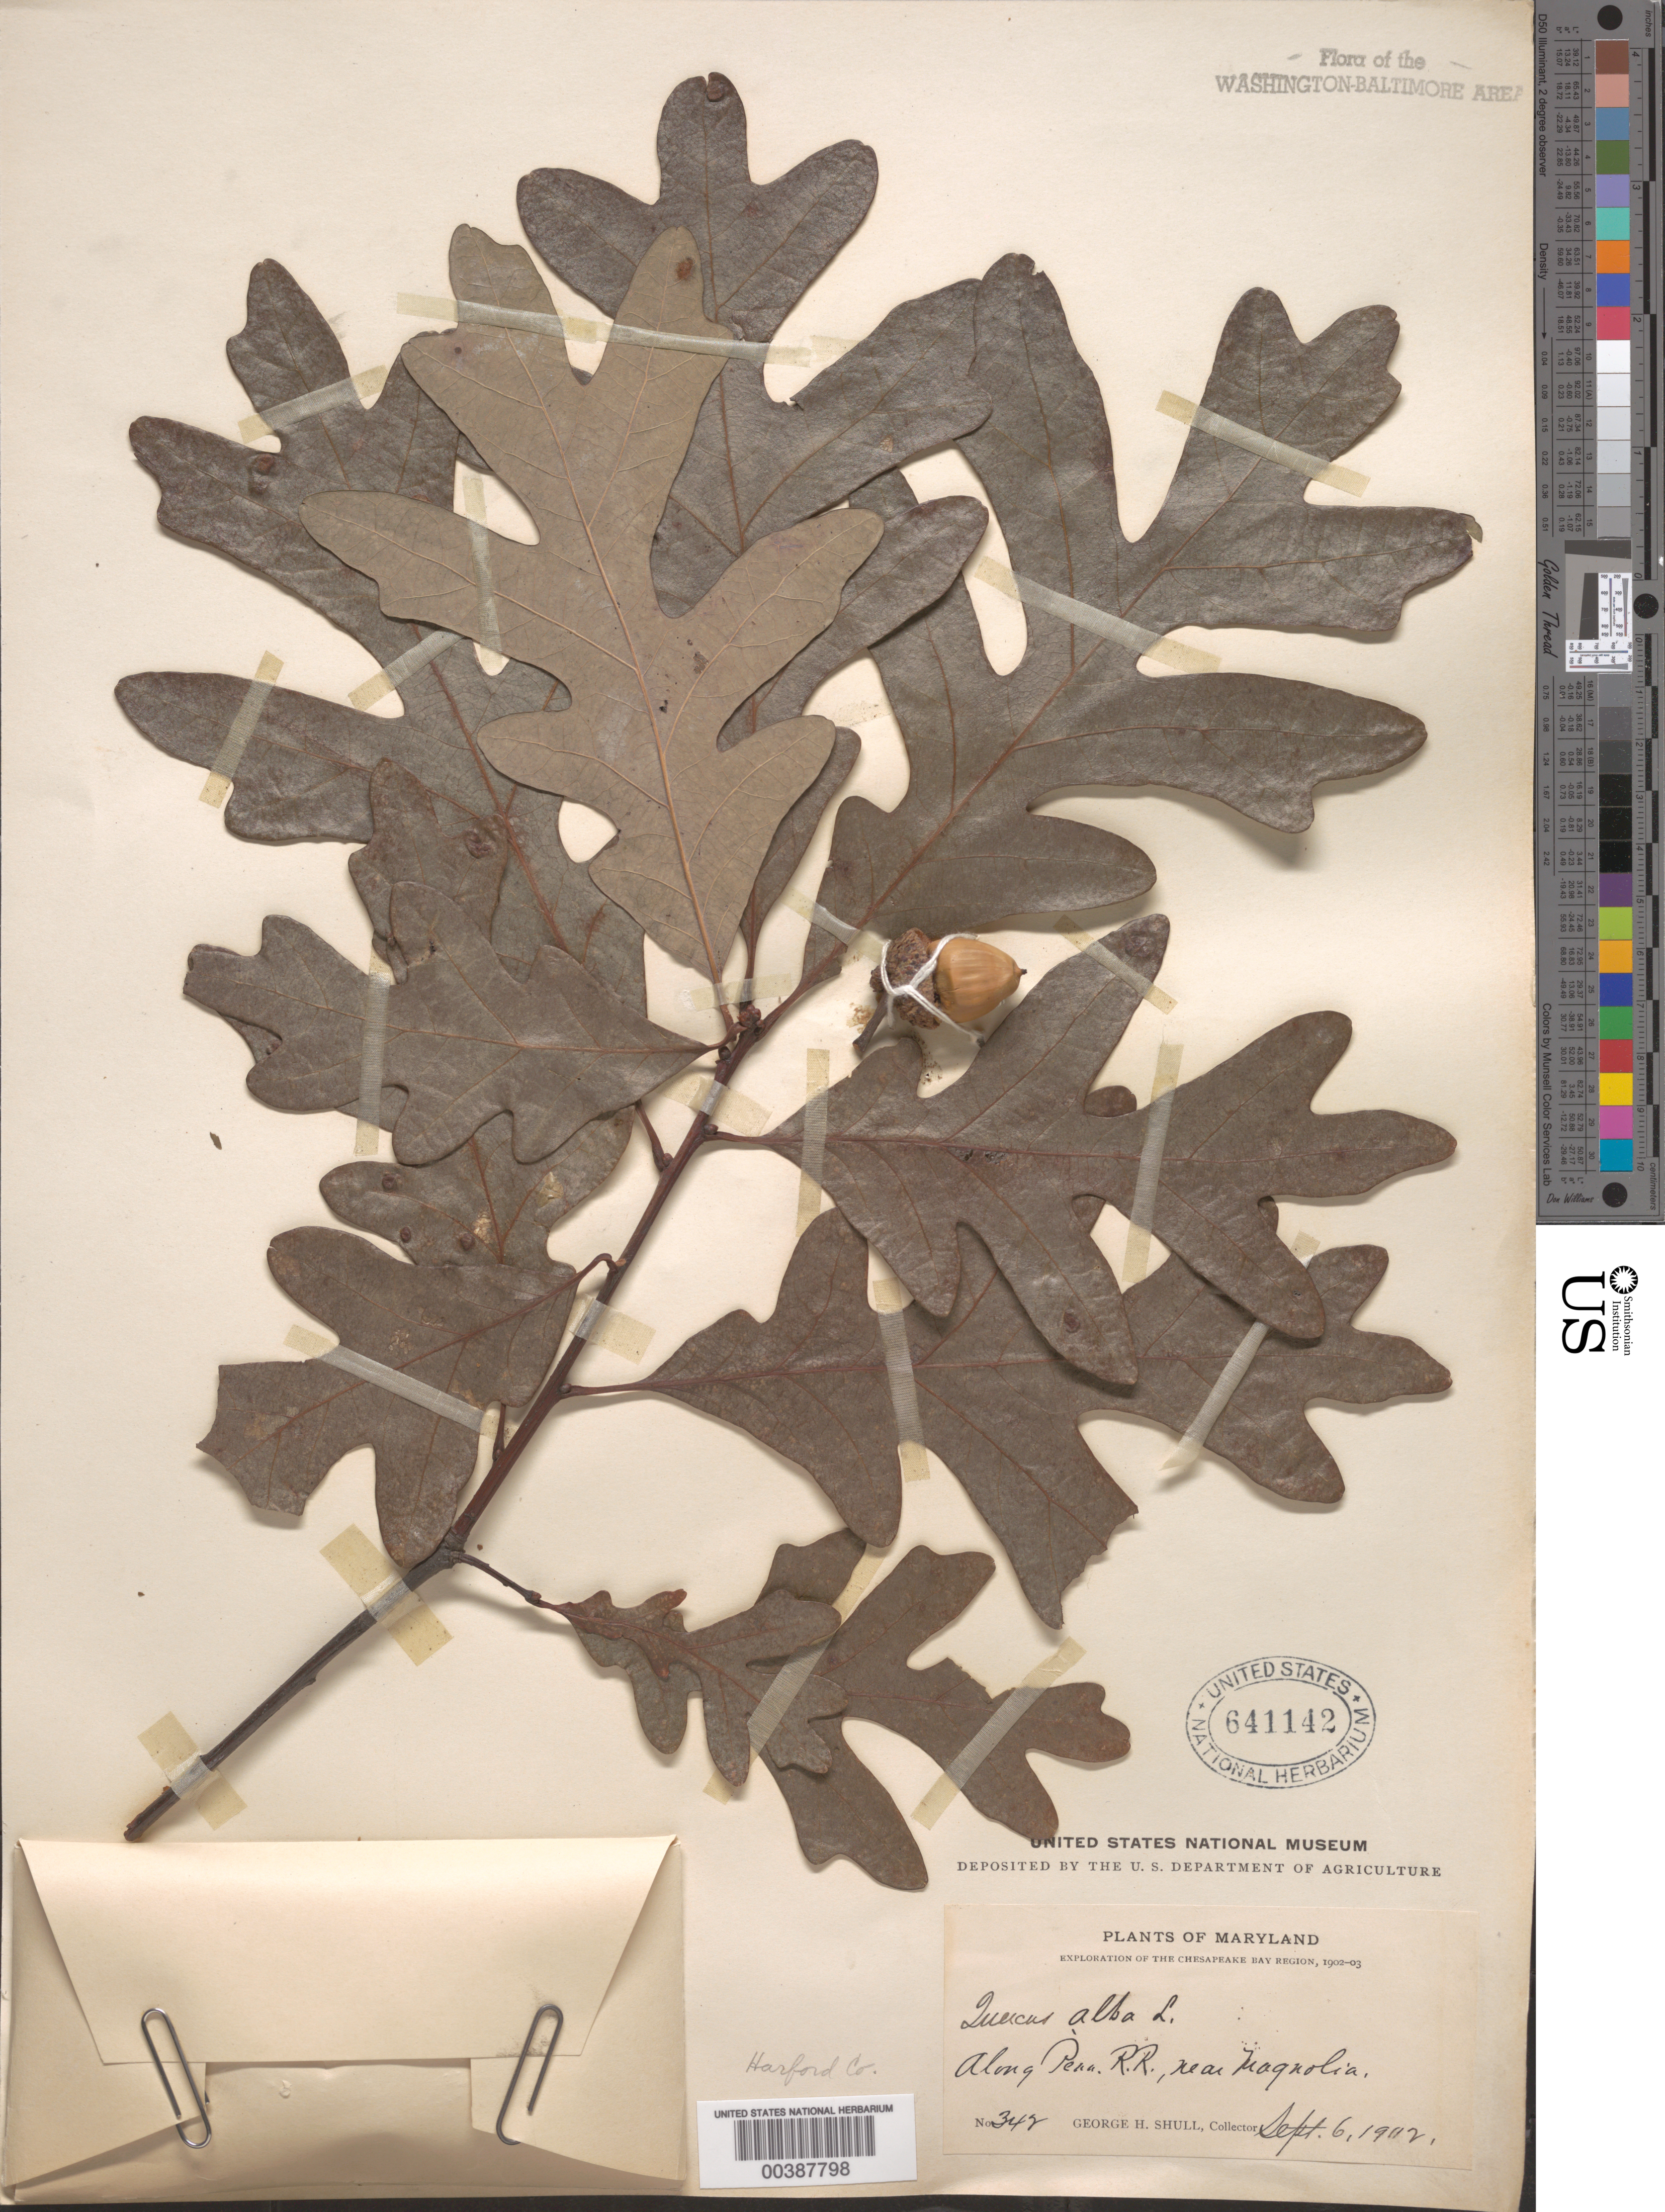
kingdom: Plantae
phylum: Tracheophyta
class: Magnoliopsida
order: Fagales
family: Fagaceae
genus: Quercus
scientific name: Quercus alba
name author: L.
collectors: G. H. Shull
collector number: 342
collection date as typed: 06 Sep 1902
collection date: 1902-09-06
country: United States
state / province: Maryland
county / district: Harford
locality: Penn. Railroad, near Magnolia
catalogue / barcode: US 641142